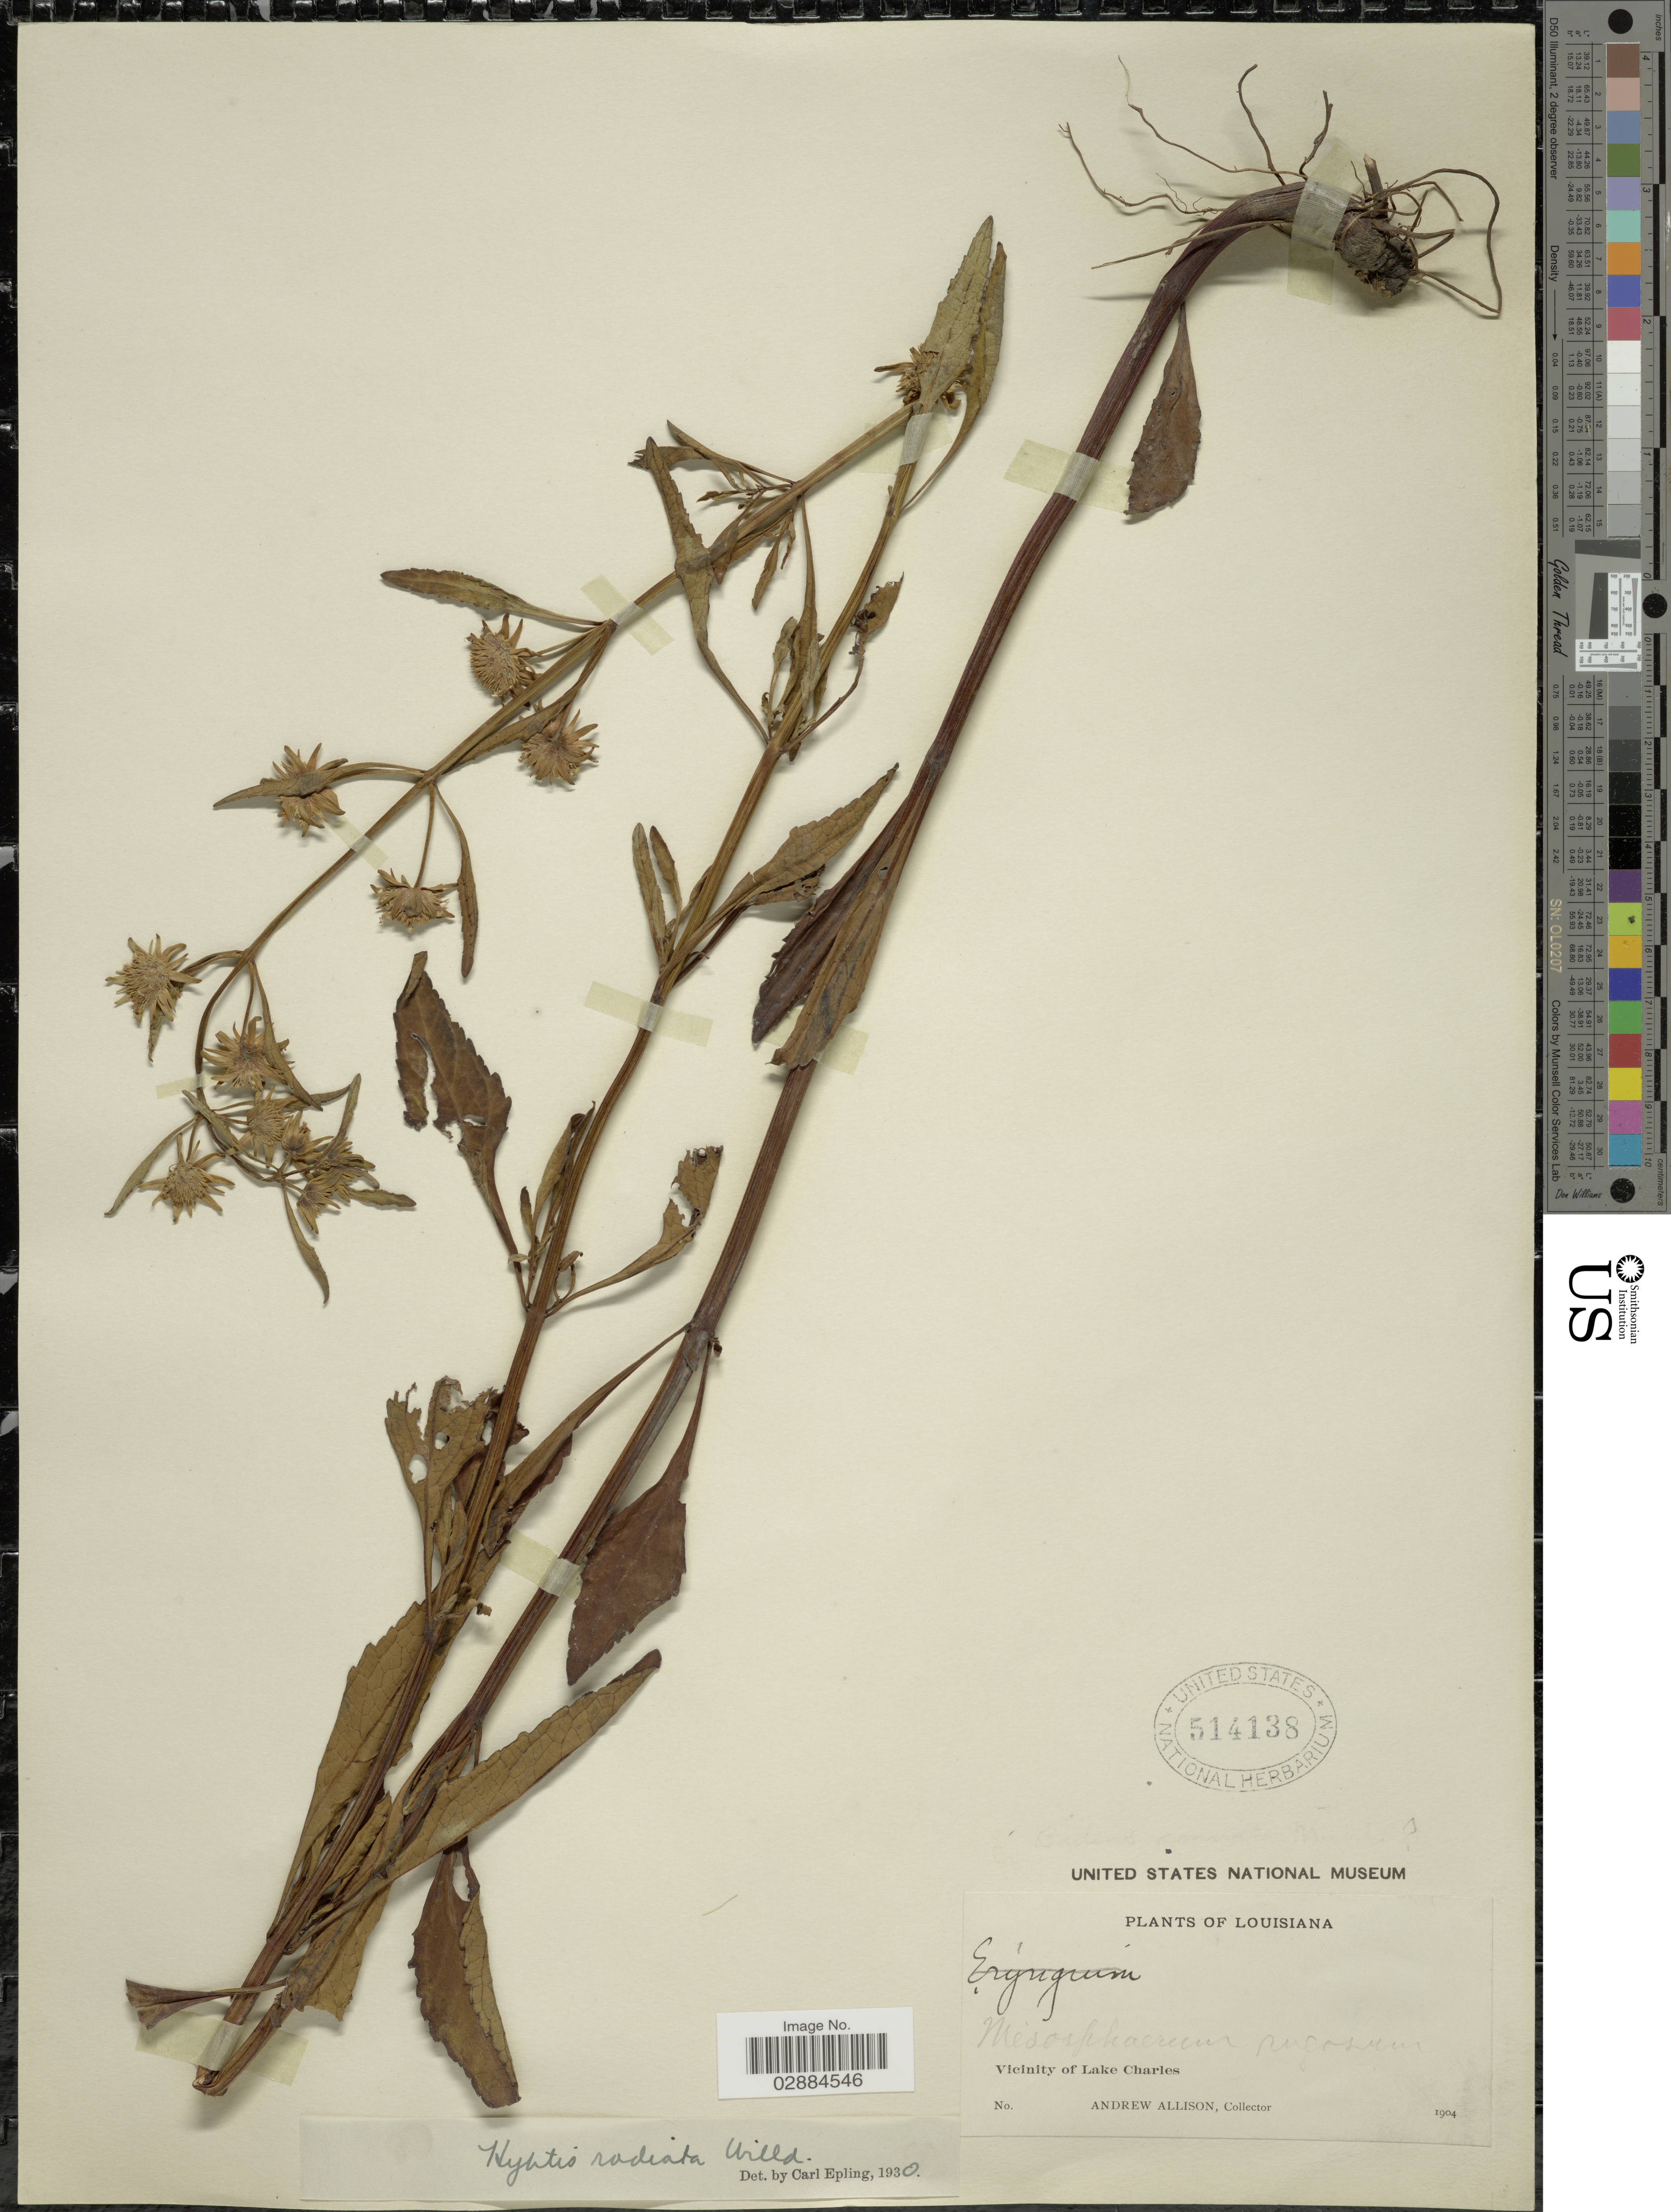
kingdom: Plantae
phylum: Tracheophyta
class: Magnoliopsida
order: Lamiales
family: Lamiaceae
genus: Hyptis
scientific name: Hyptis radiata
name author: Kunth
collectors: A. Allison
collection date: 1904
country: United States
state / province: Louisiana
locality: Vicinity of Lake Charles.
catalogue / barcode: US 514138